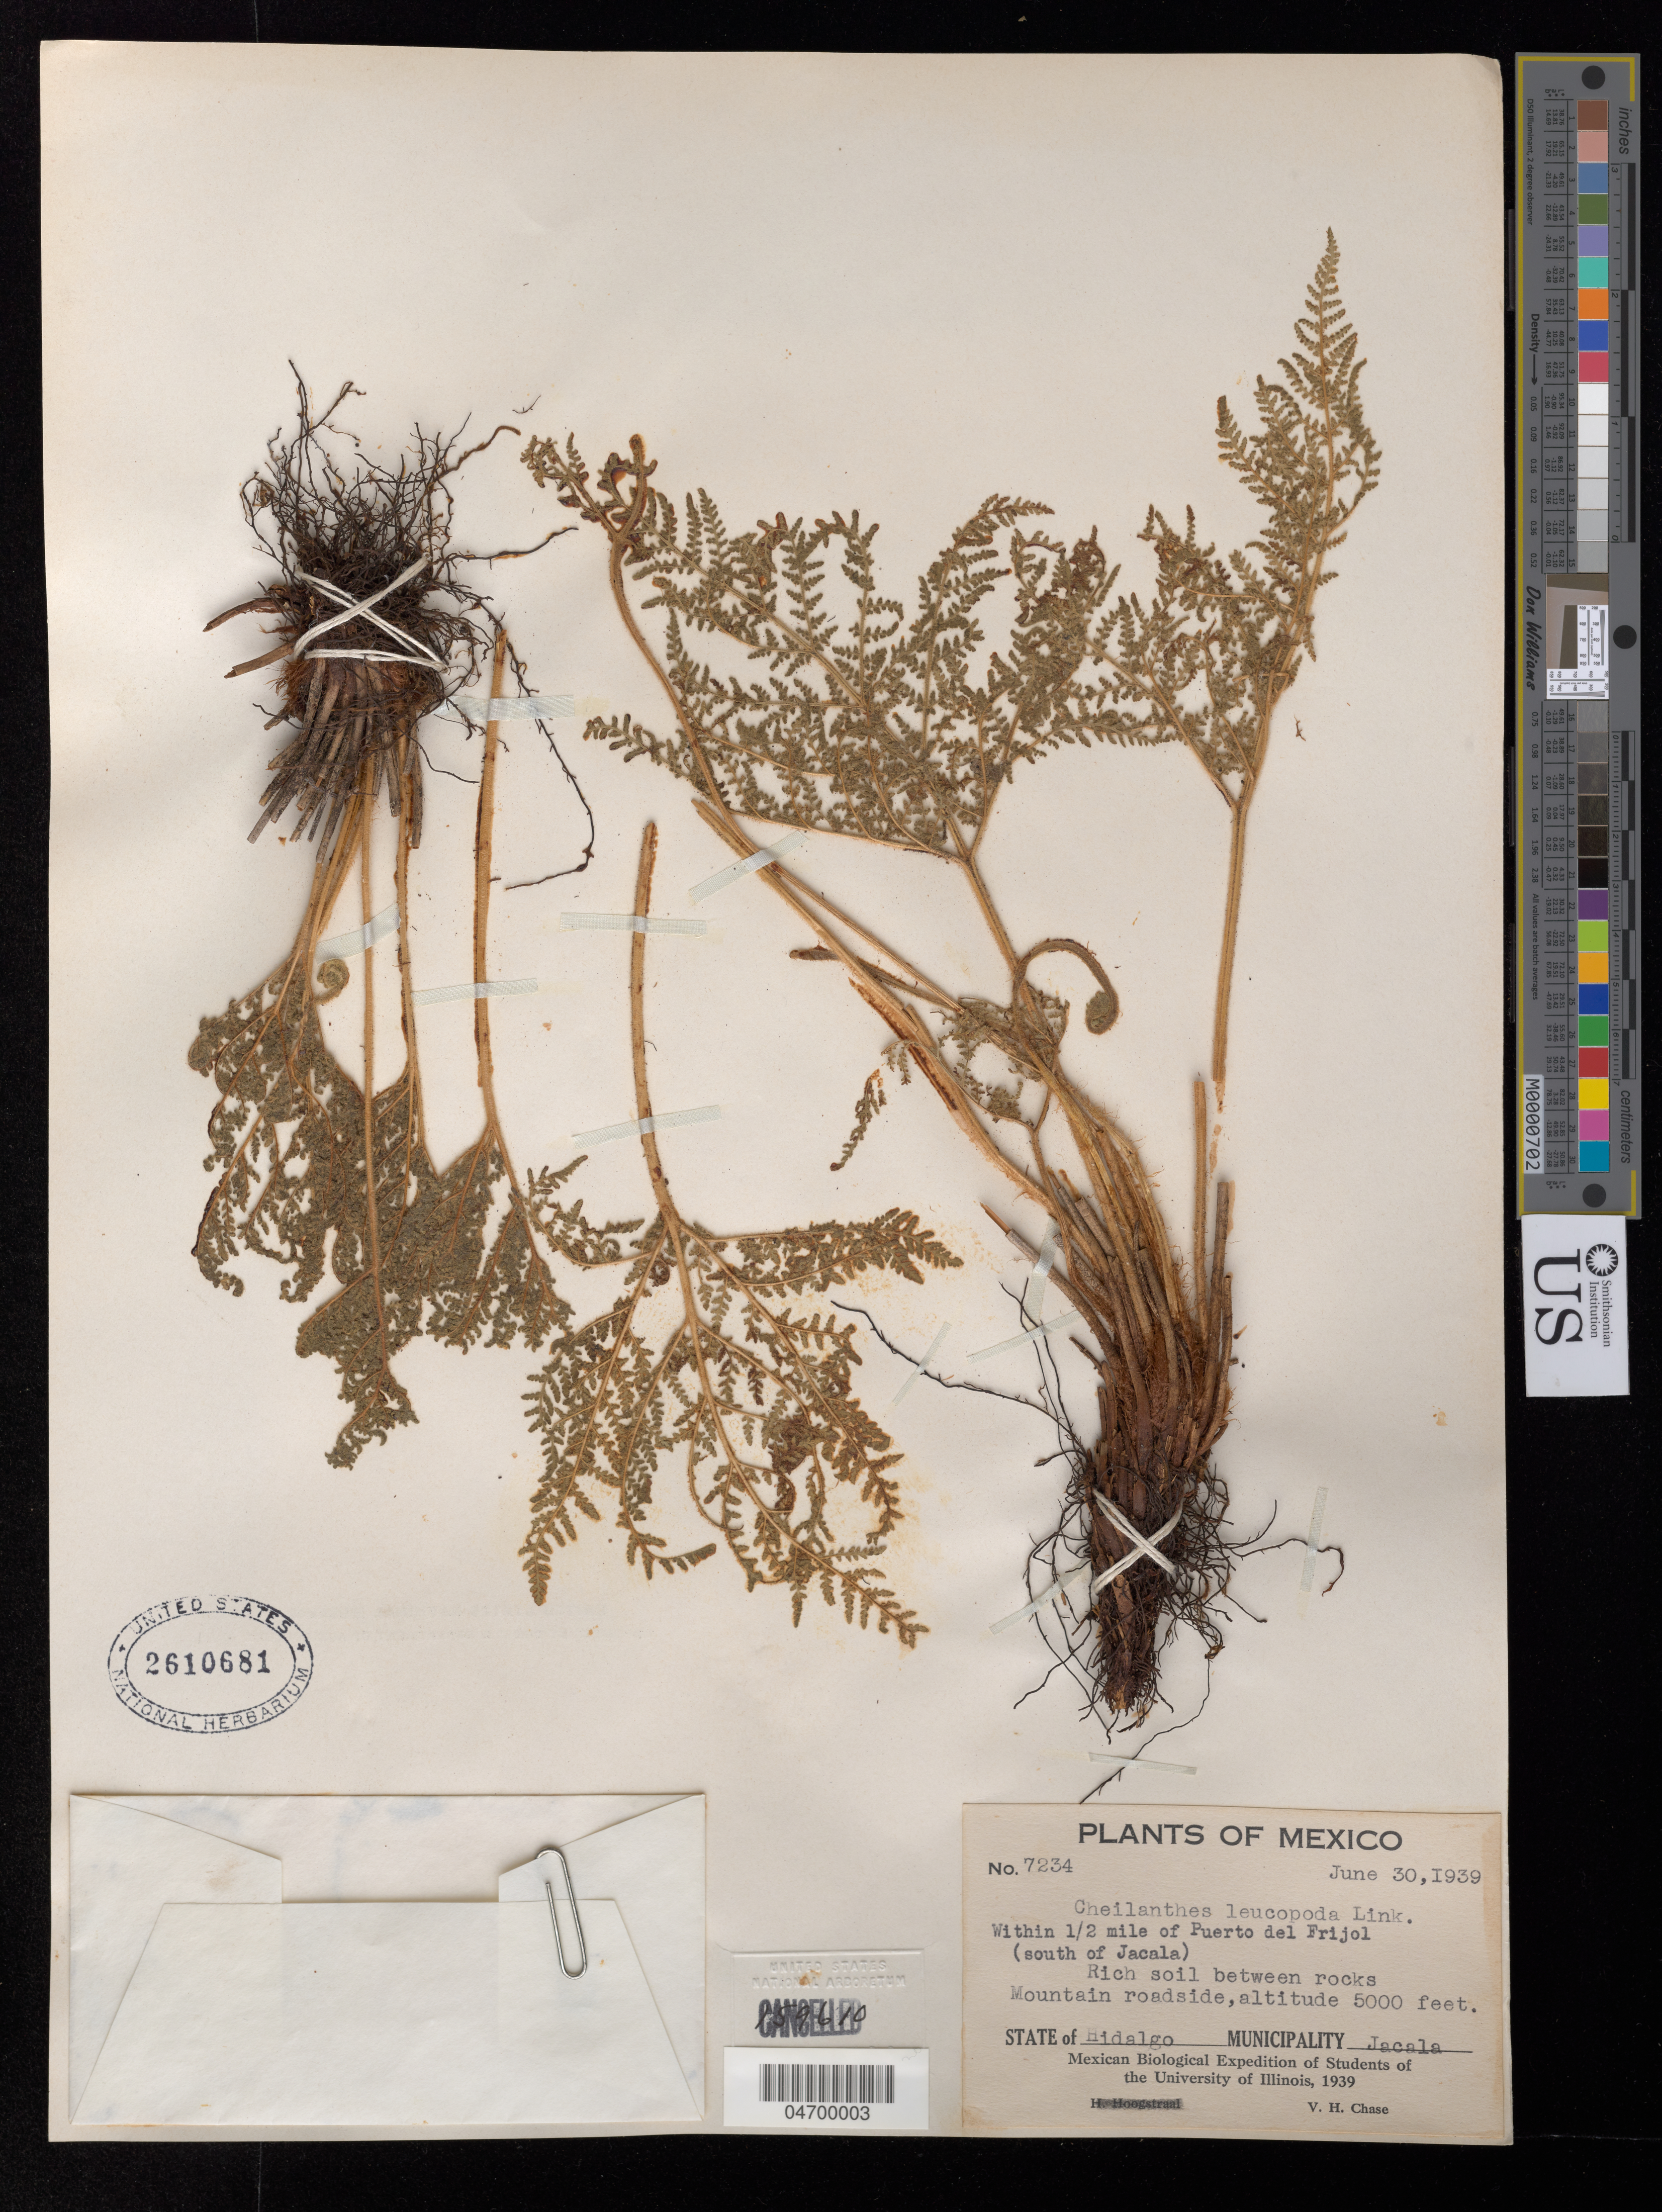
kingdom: Plantae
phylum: Tracheophyta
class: Polypodiopsida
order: Polypodiales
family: Pteridaceae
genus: Cheilanthes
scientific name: Cheilanthes leucopoda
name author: Link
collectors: V. H. Chase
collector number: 7234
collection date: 1939-06-30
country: Mexico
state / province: Hidalgo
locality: Within ½ mile of Puerto del Frijol (south of Jacala). Rich soil between rocks Mountain roadside. Municipality Jacala. Mexican Biological Expedition of Students of the University of Illinois, 1939.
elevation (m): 1524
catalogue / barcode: US 2610681